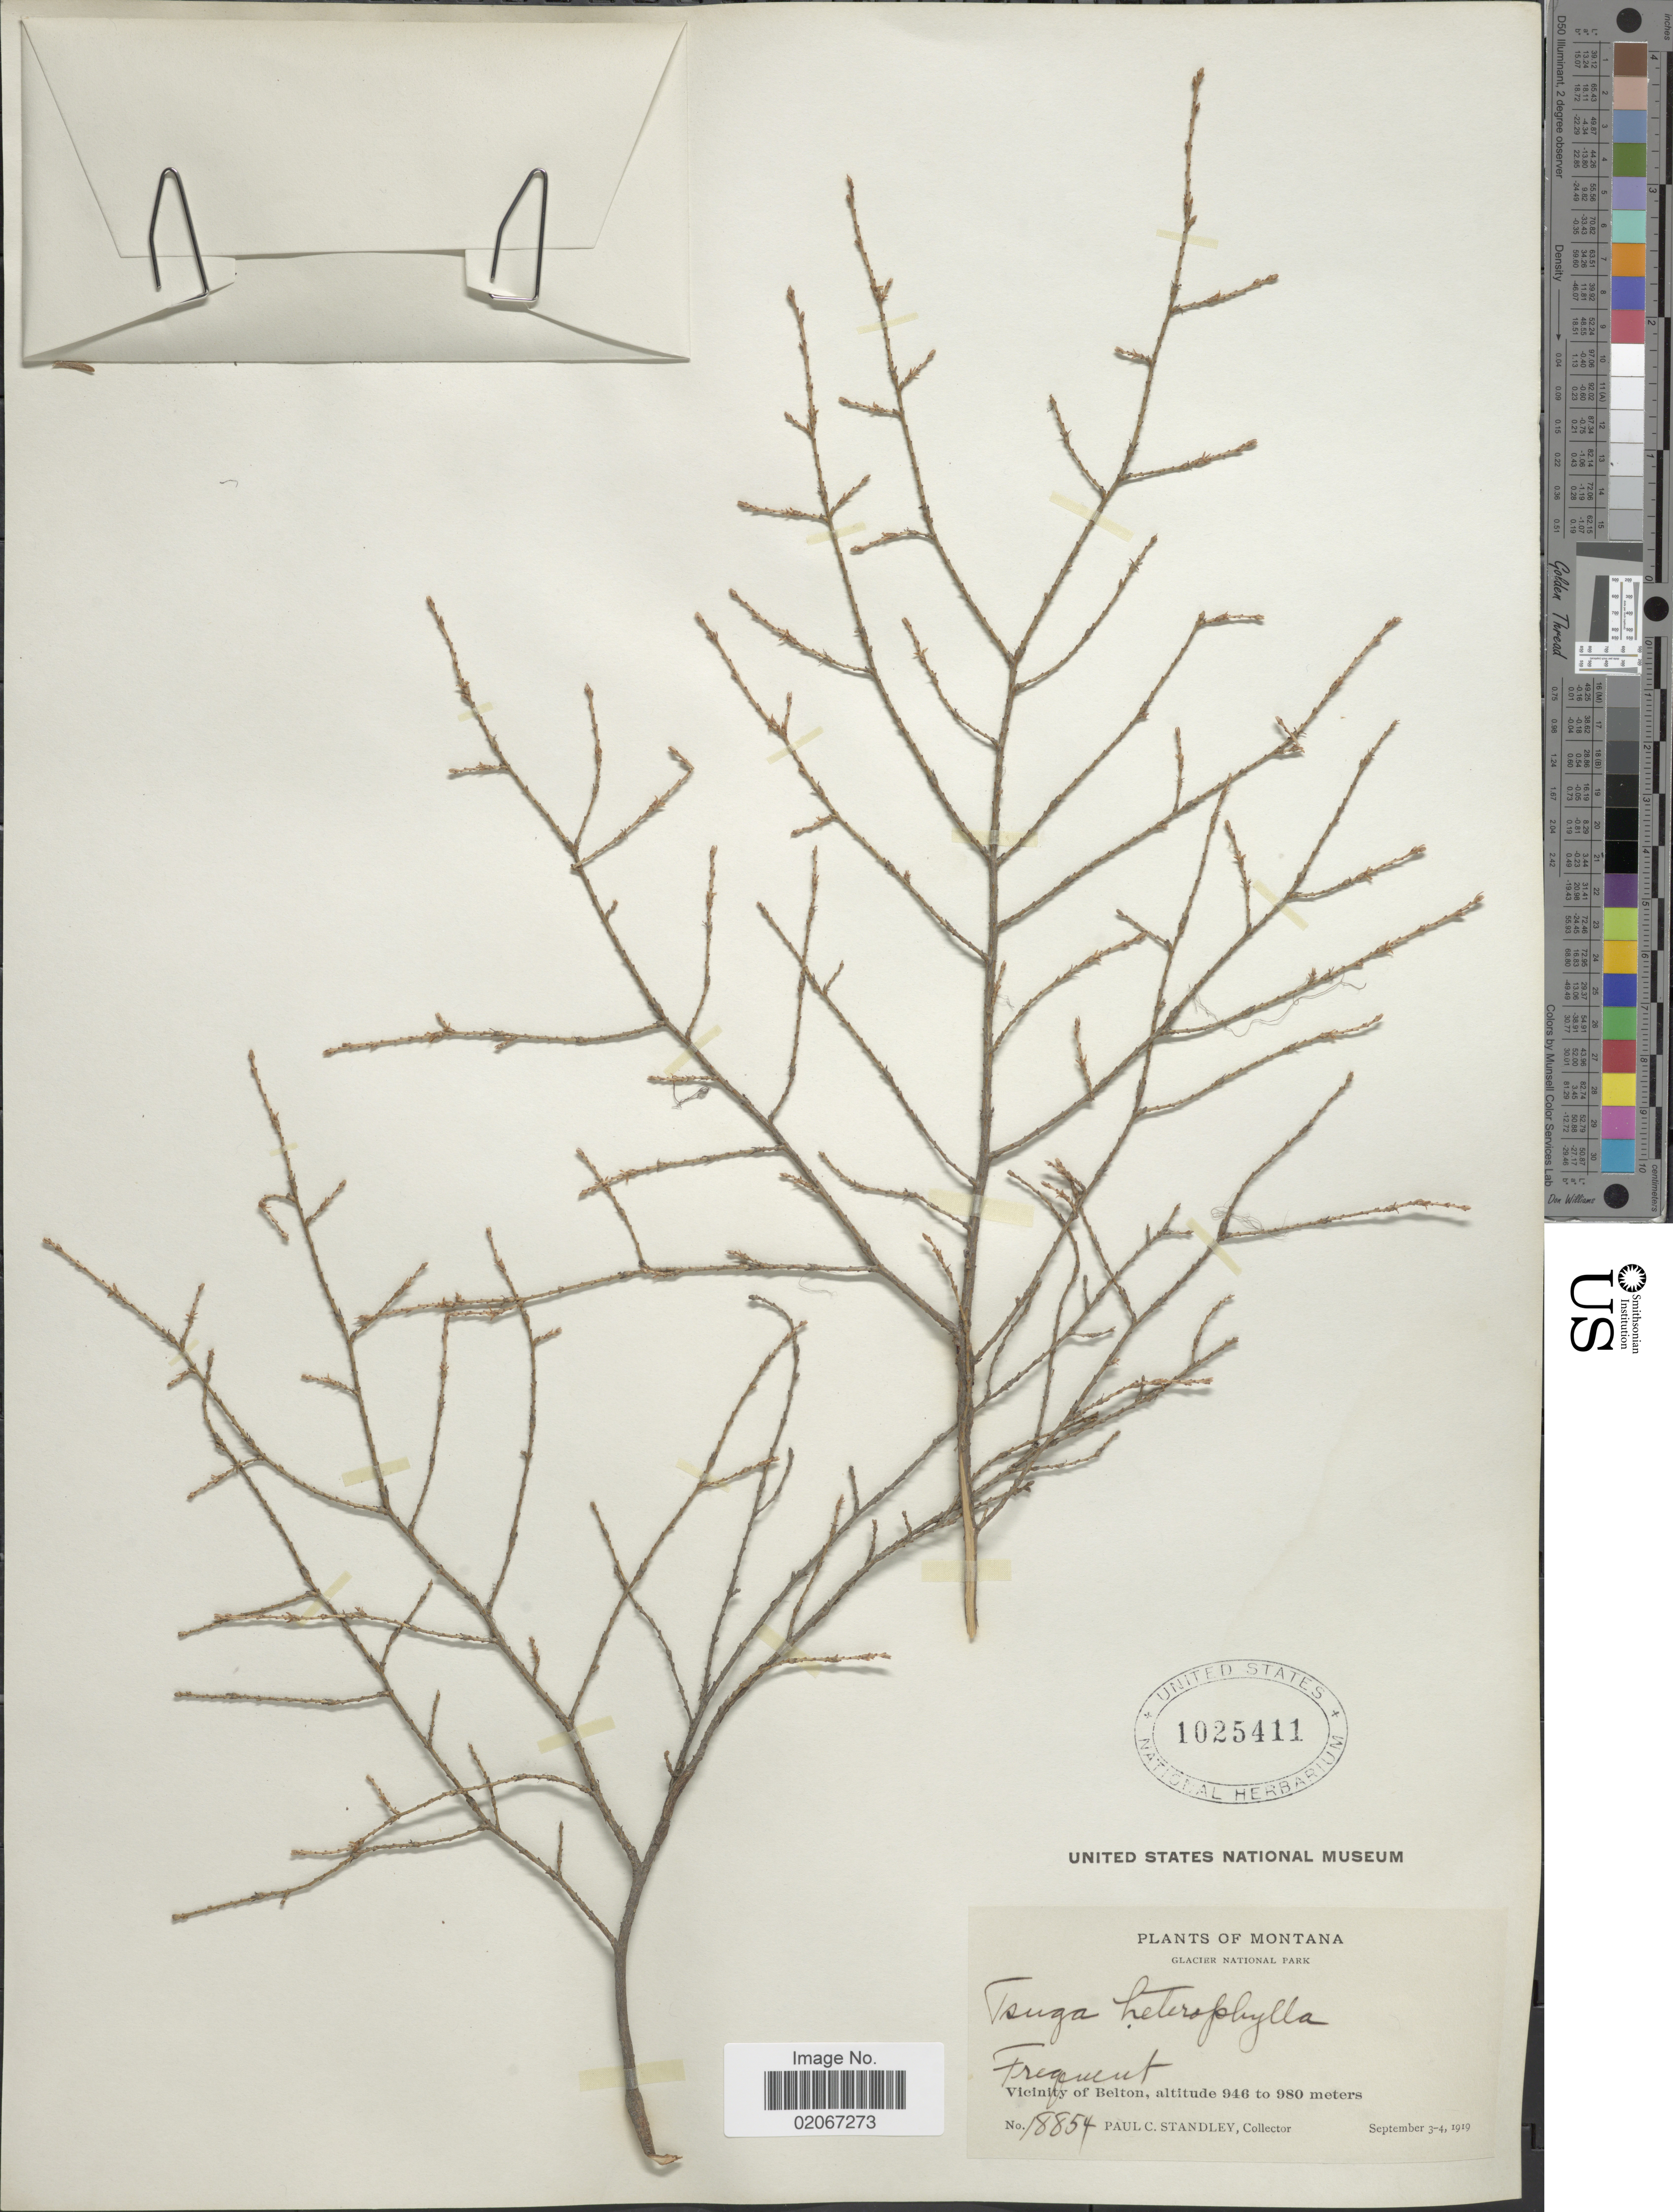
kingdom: Plantae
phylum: Tracheophyta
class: Pinopsida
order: Pinales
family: Pinaceae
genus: Tsuga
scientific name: Tsuga heterophylla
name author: (Raf.) Sarg.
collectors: P. C. Standley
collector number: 18854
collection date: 1919-09-03/1919-09-04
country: United States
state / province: Montana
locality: Glacier National Park. Frequent. Vicinity of Belton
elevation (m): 946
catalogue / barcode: US 1025411